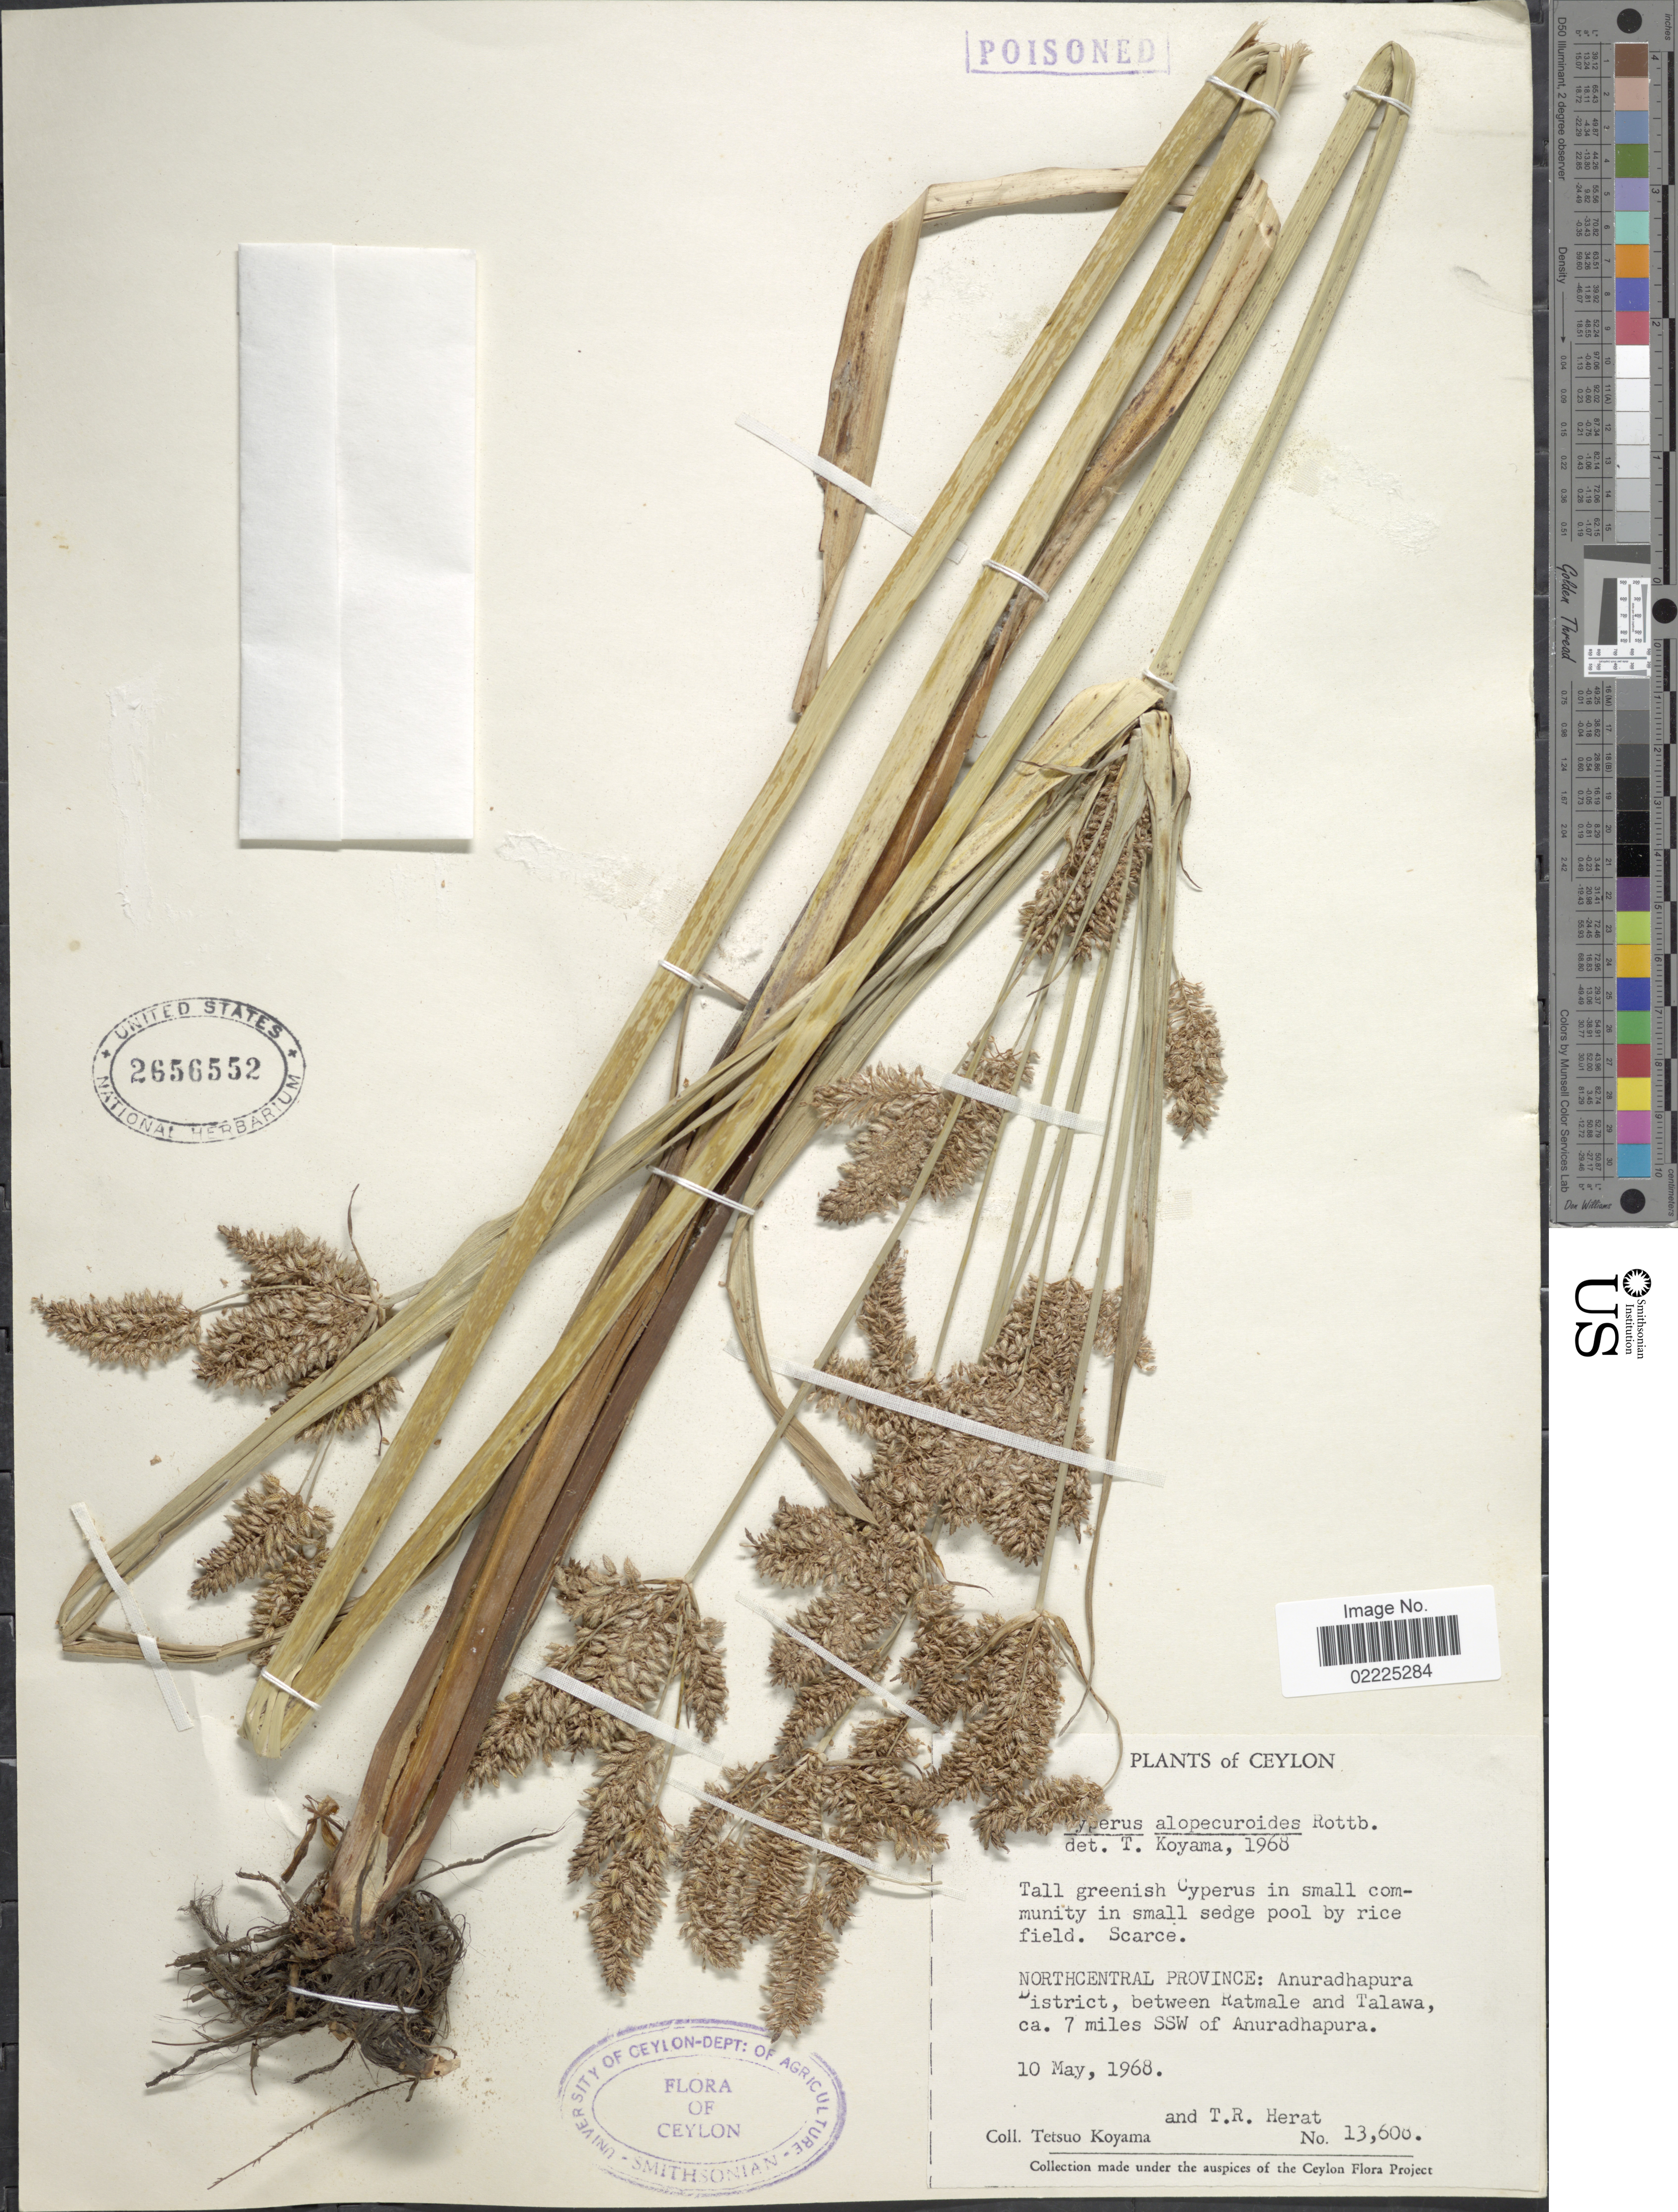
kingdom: Plantae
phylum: Tracheophyta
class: Liliopsida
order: Poales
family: Cyperaceae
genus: Cyperus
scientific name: Cyperus alopecuroides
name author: Rottb.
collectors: T. Koyama & T. R. Herat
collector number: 13608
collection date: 1968-05-10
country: Sri Lanka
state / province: North Central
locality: Anuradhapura District, between Ratmale and Talawa, ca. 7 miles SSW of Anuradhapura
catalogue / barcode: US 2656552